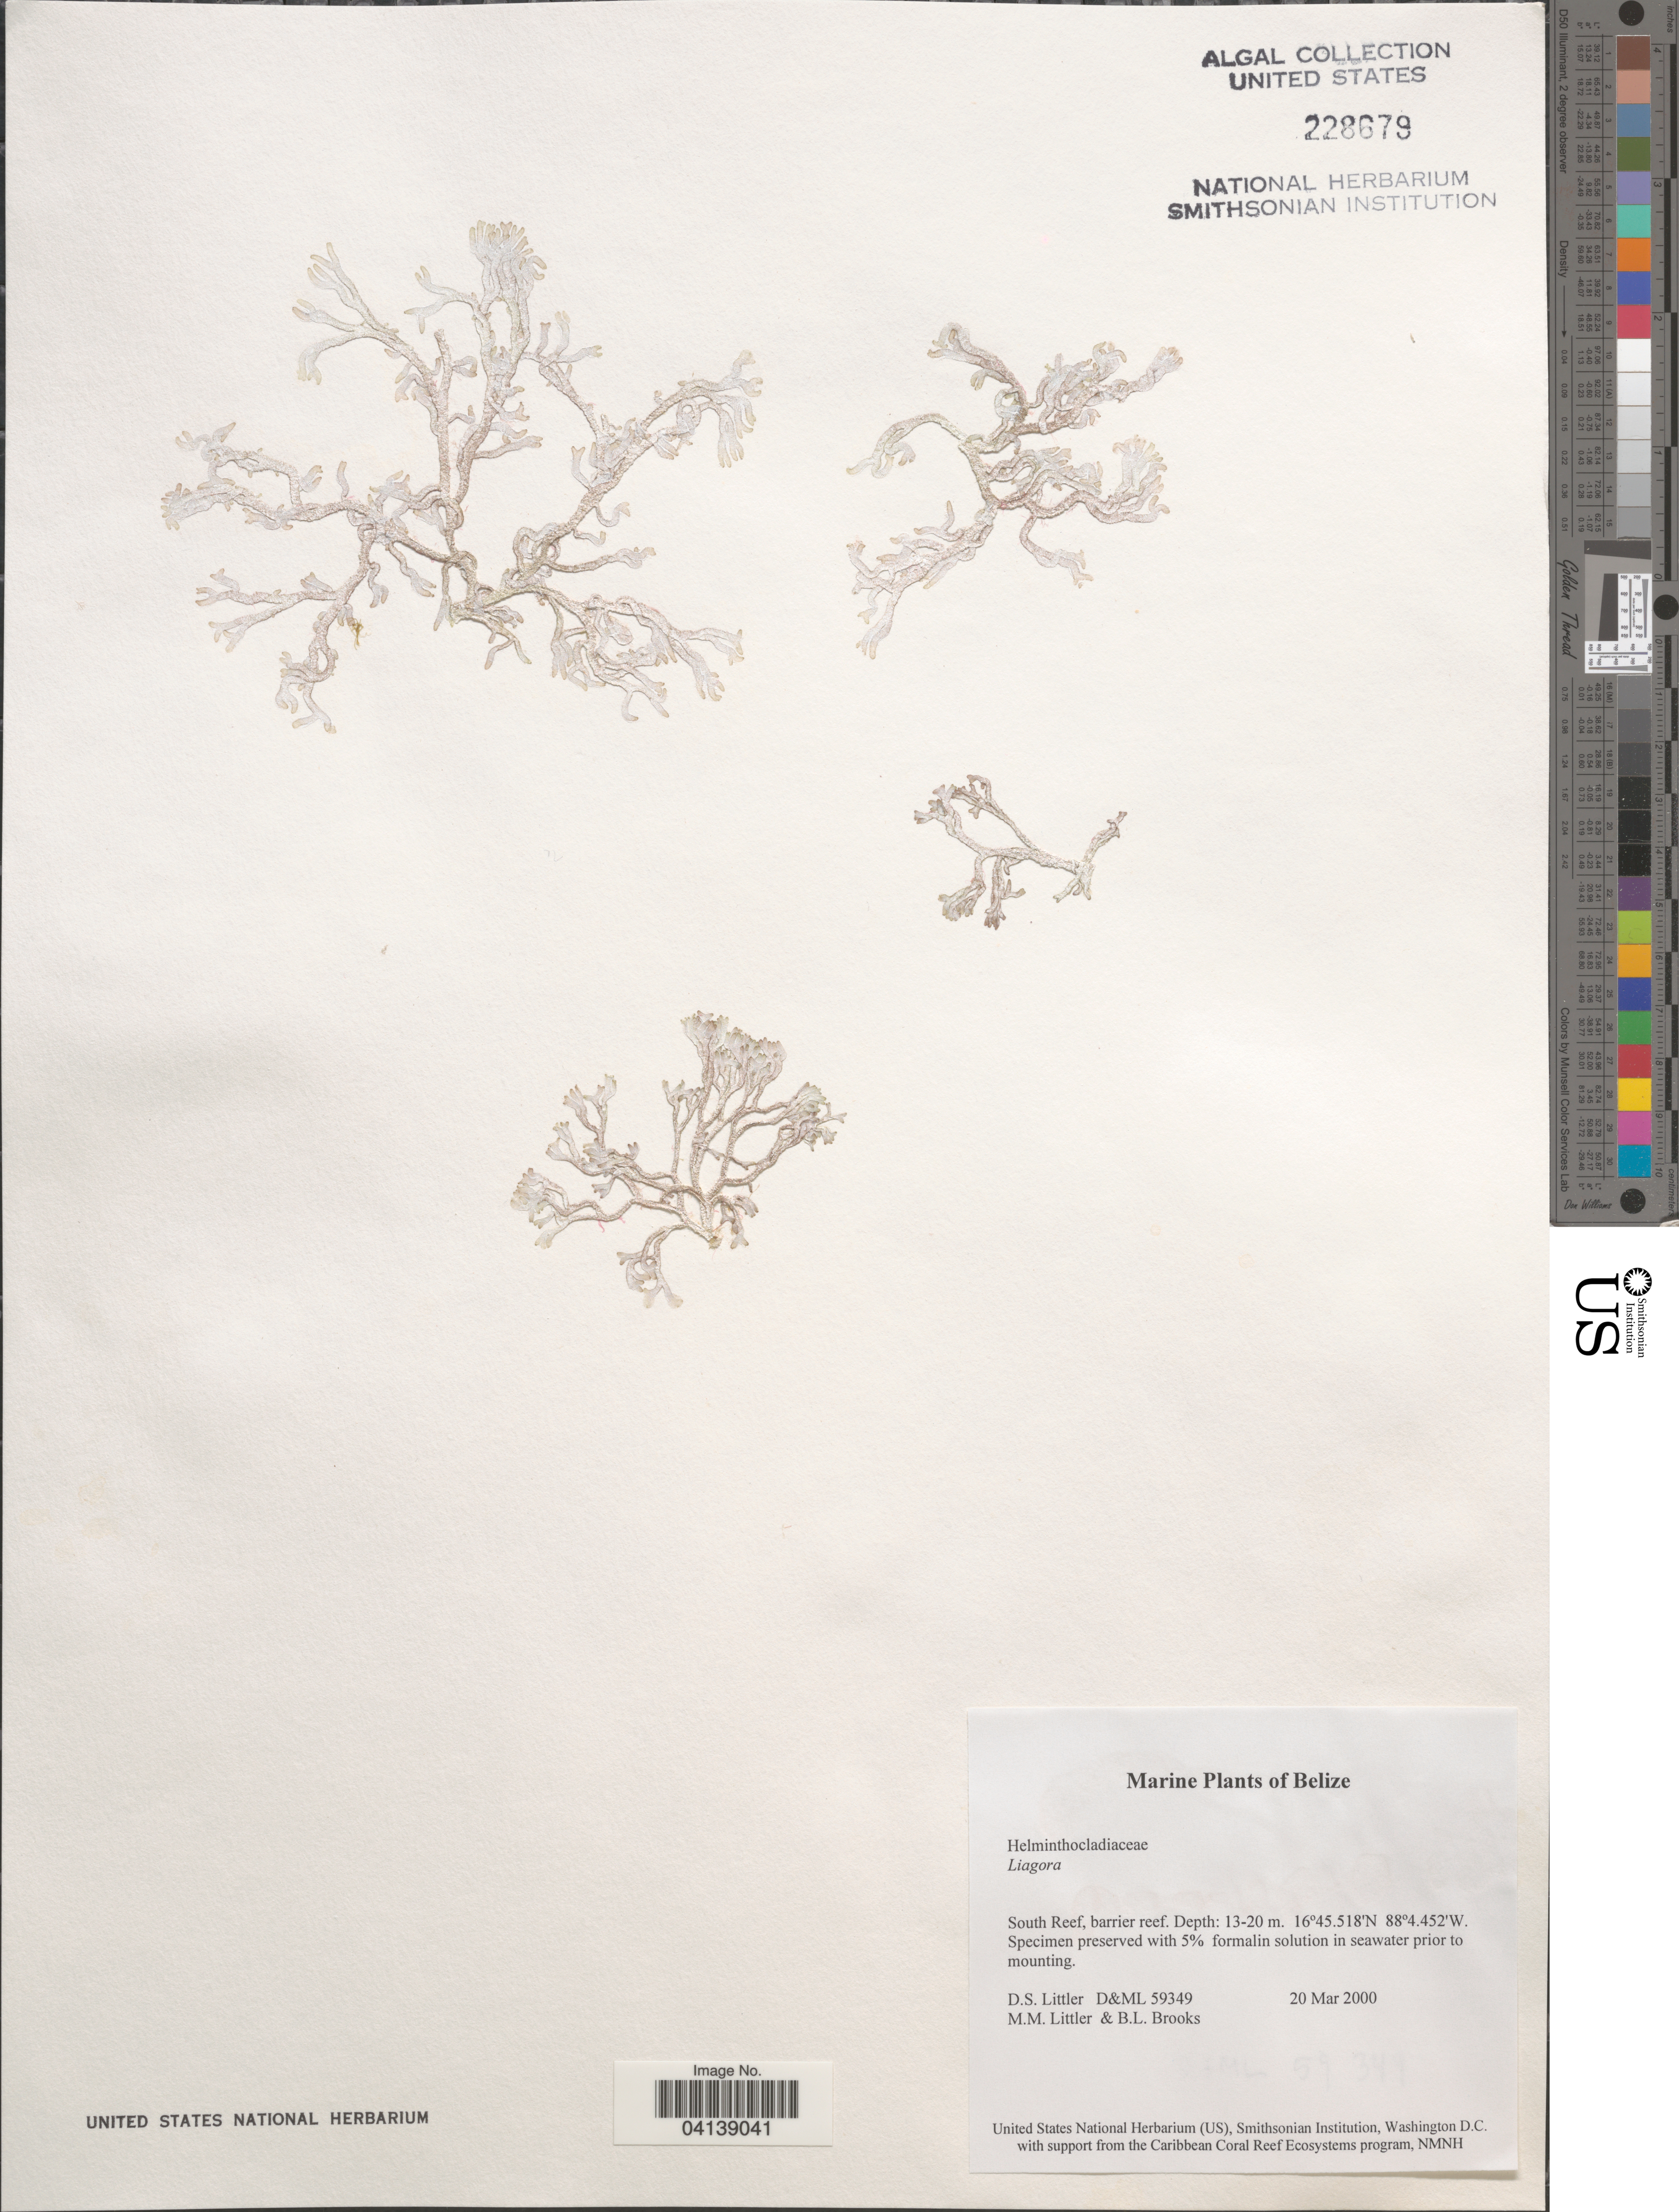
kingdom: Plantae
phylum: Rhodophyta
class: Florideophyceae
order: Nemaliales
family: Liagoraceae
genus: Liagora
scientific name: Liagora sp.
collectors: D. S. Littler & B. Brooks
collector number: D&ML 59349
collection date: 2000-03-20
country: Belize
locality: South Reef, barrier reef.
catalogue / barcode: US 228679